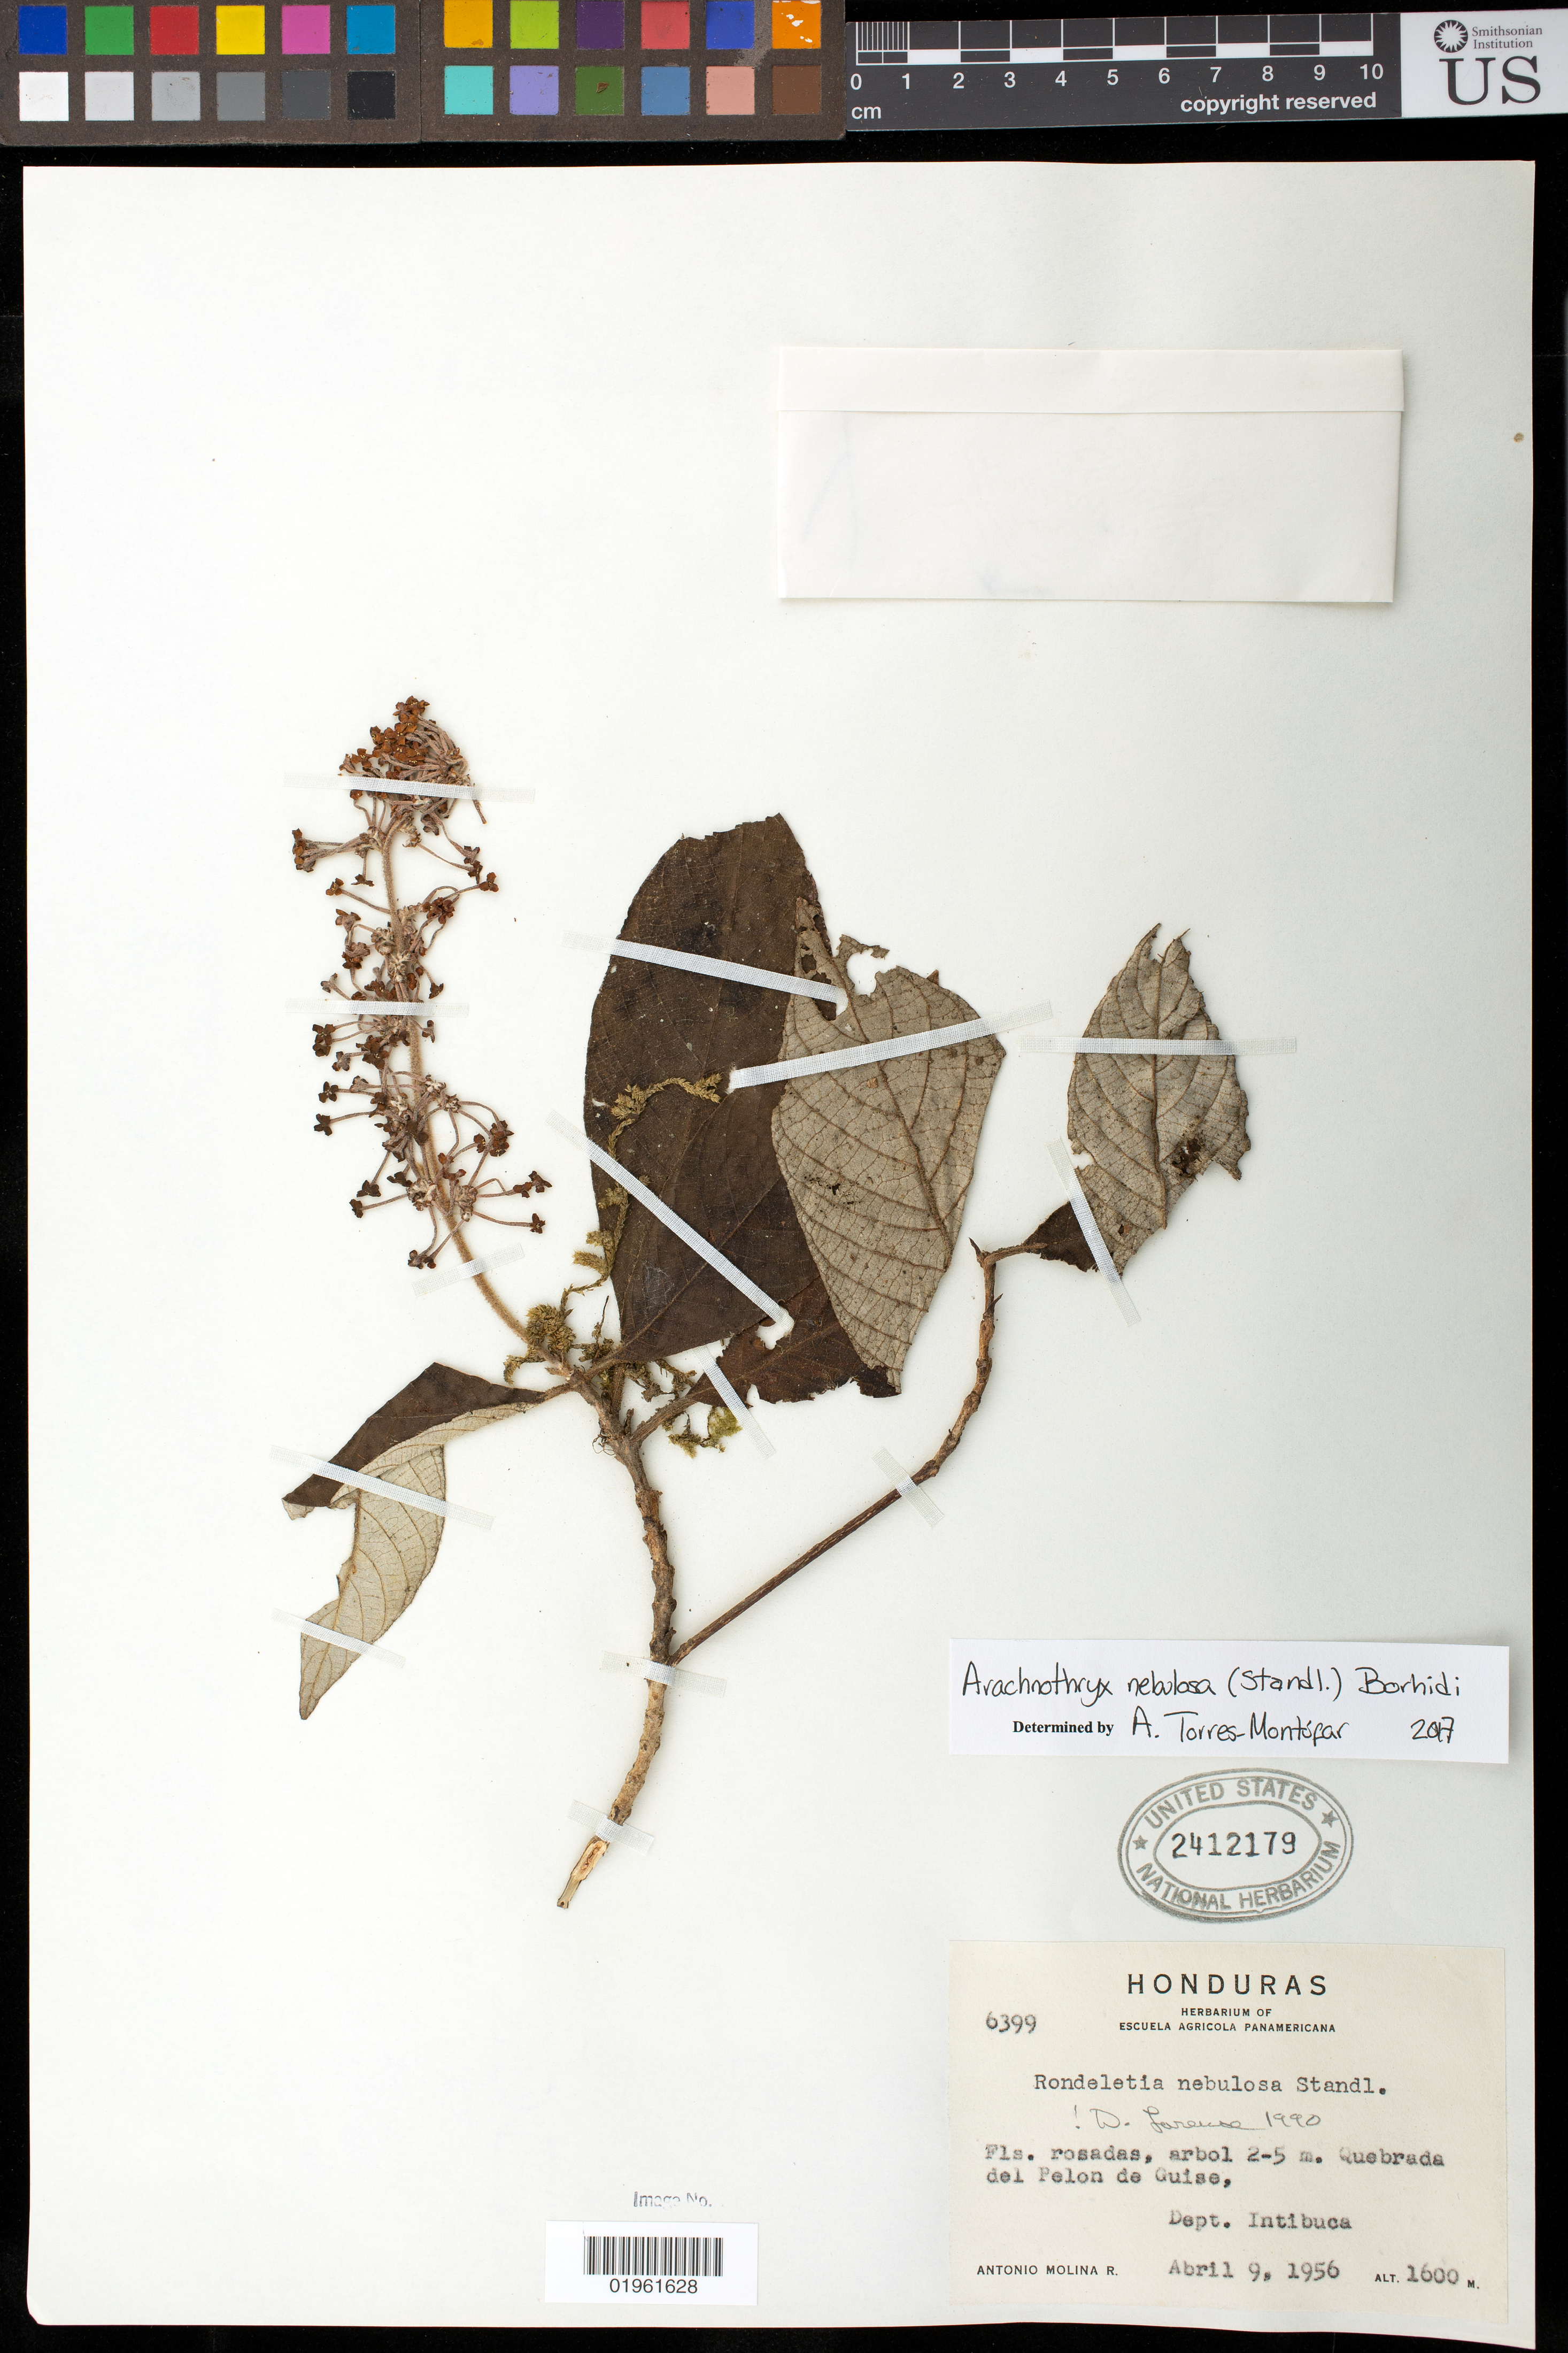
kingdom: Plantae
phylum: Tracheophyta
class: Magnoliopsida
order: Gentianales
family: Rubiaceae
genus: Arachnothryx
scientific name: Arachnothryx nebulosa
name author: (Standl.) Borhidi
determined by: Montúfar, Alejandro Torres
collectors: A. Molina R.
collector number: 6399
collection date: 1956-04-09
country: Honduras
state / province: Intibuca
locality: Quebrada del Pelon de Guise, Dept. Intibuca.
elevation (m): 1600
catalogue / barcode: US 2412179